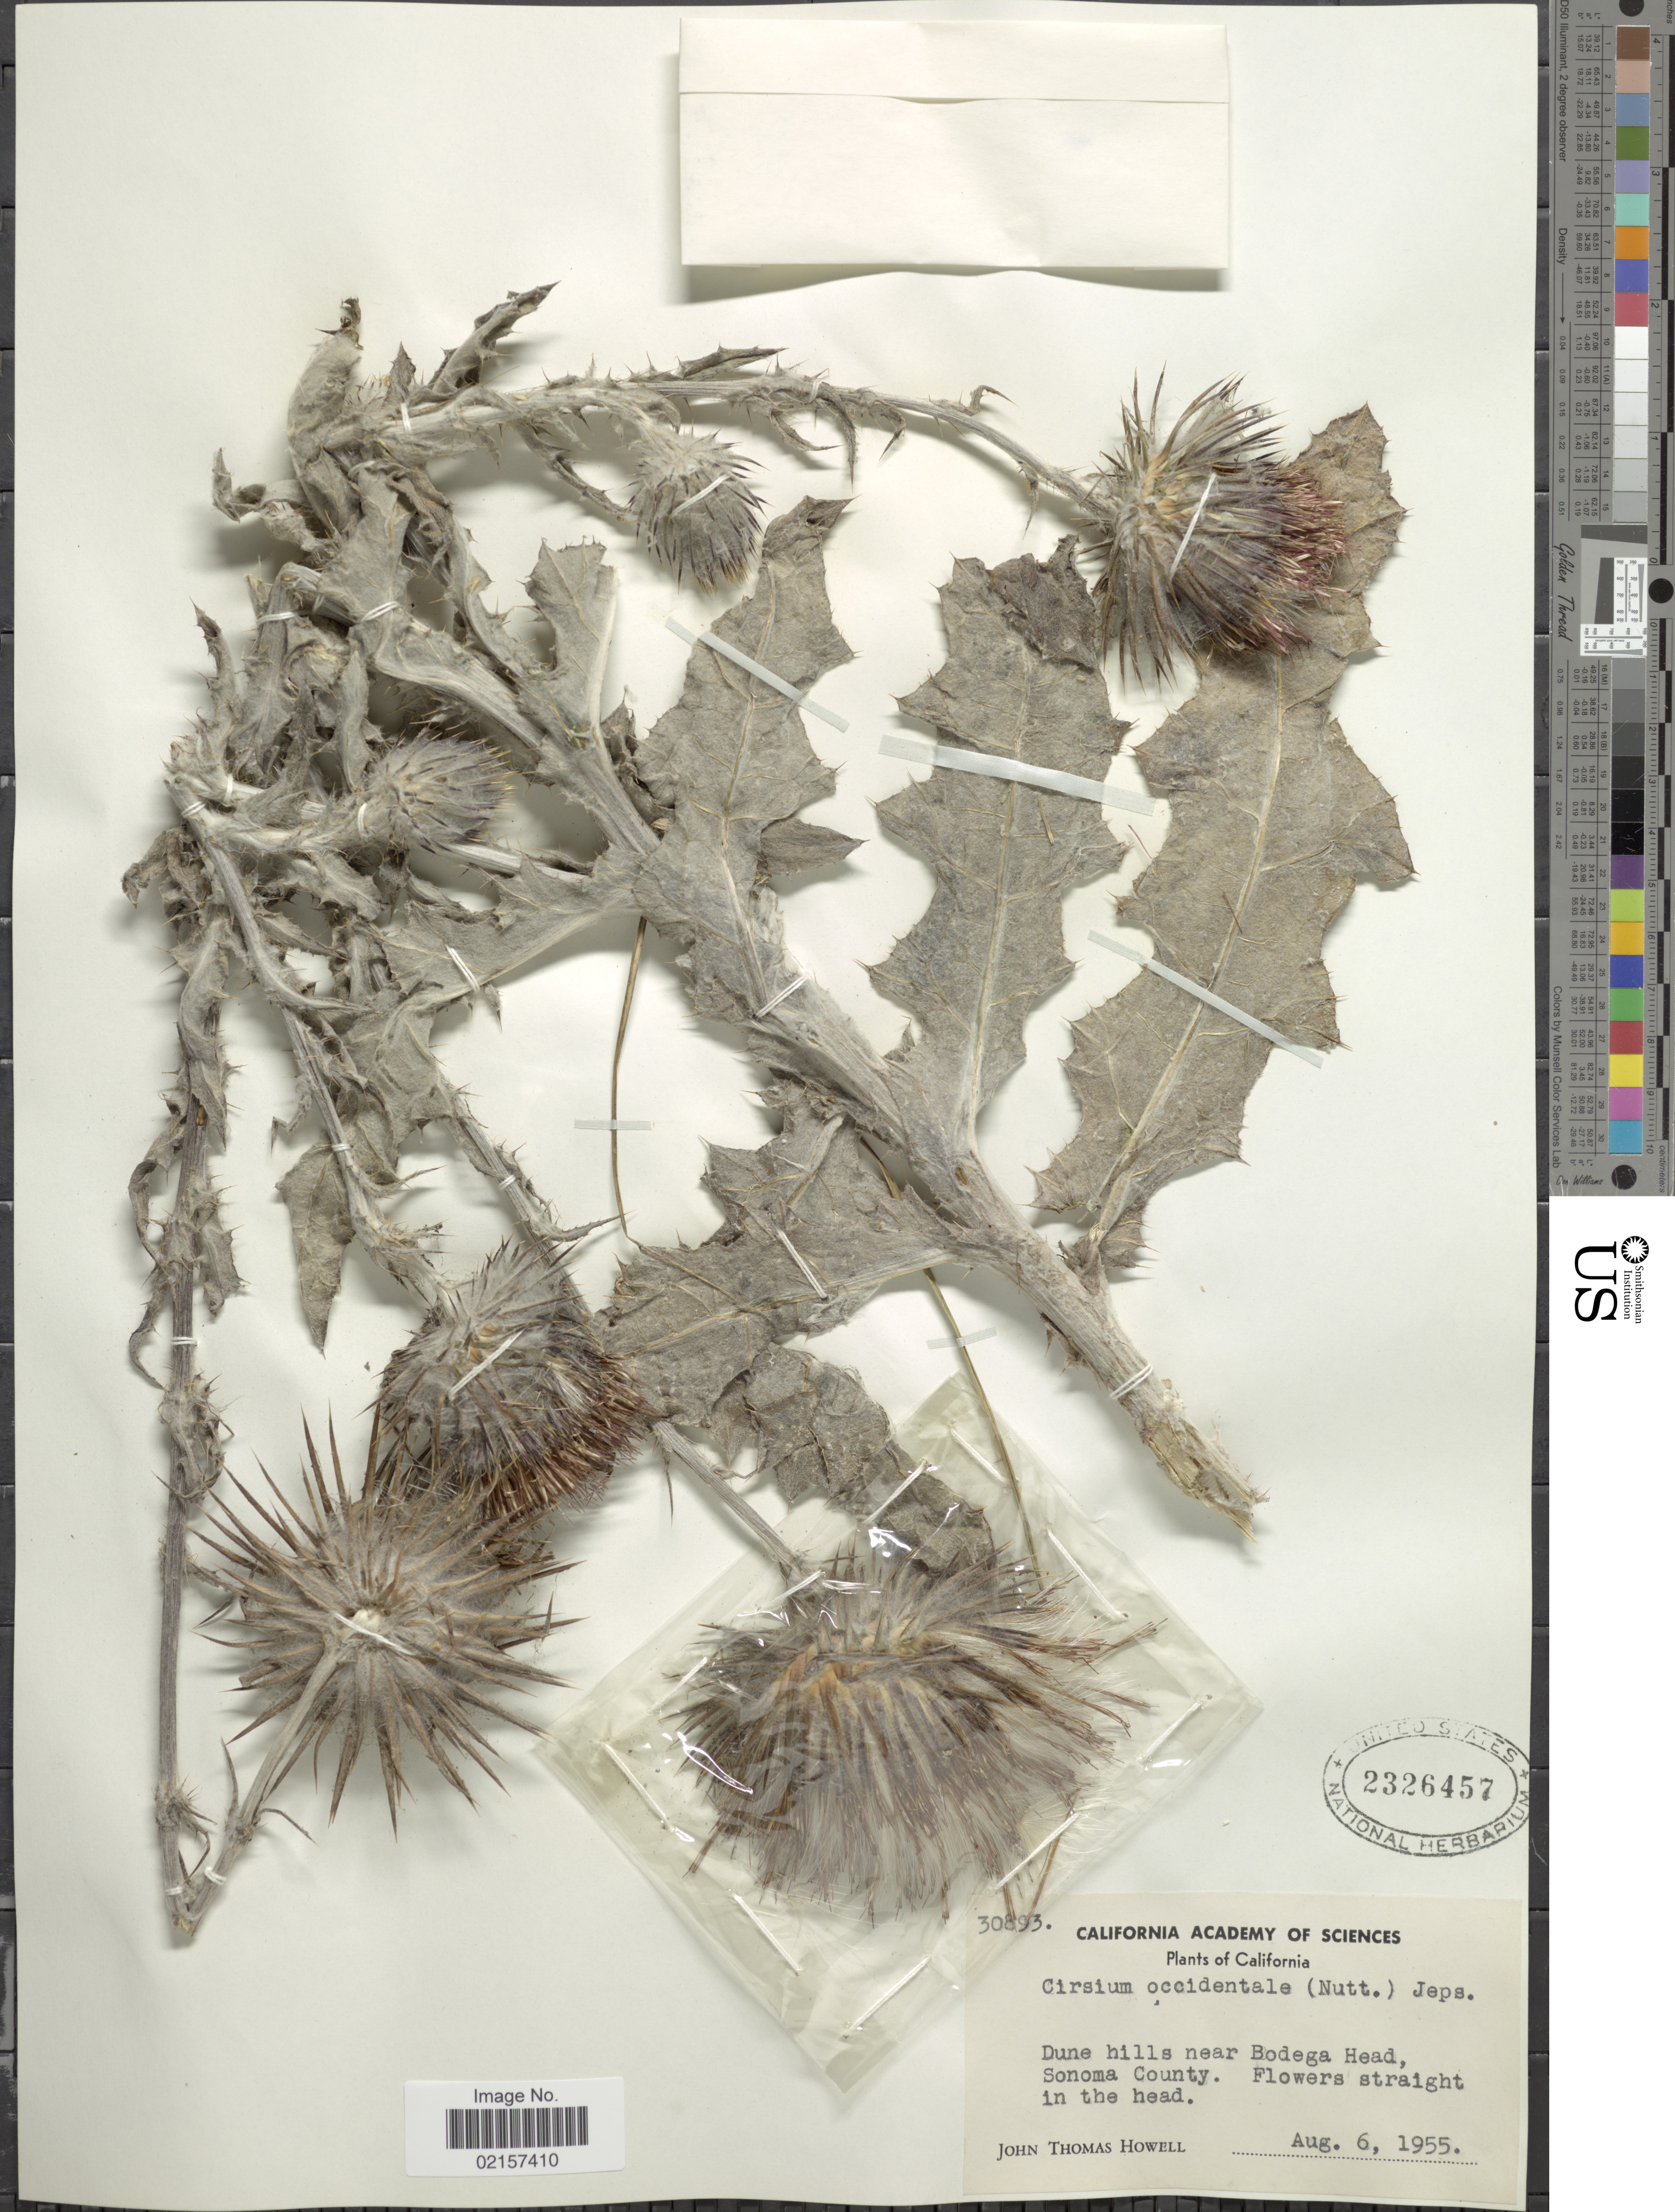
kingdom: Plantae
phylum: Tracheophyta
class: Magnoliopsida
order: Asterales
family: Asteraceae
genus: Cirsium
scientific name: Cirsium occidentale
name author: (Nutt.) Jeps.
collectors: J. T. Howell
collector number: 30893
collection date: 1955-08-06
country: United States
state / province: California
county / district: Sonoma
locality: Dune hills near Bodega Head, Sonoma County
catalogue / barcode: US 2326457